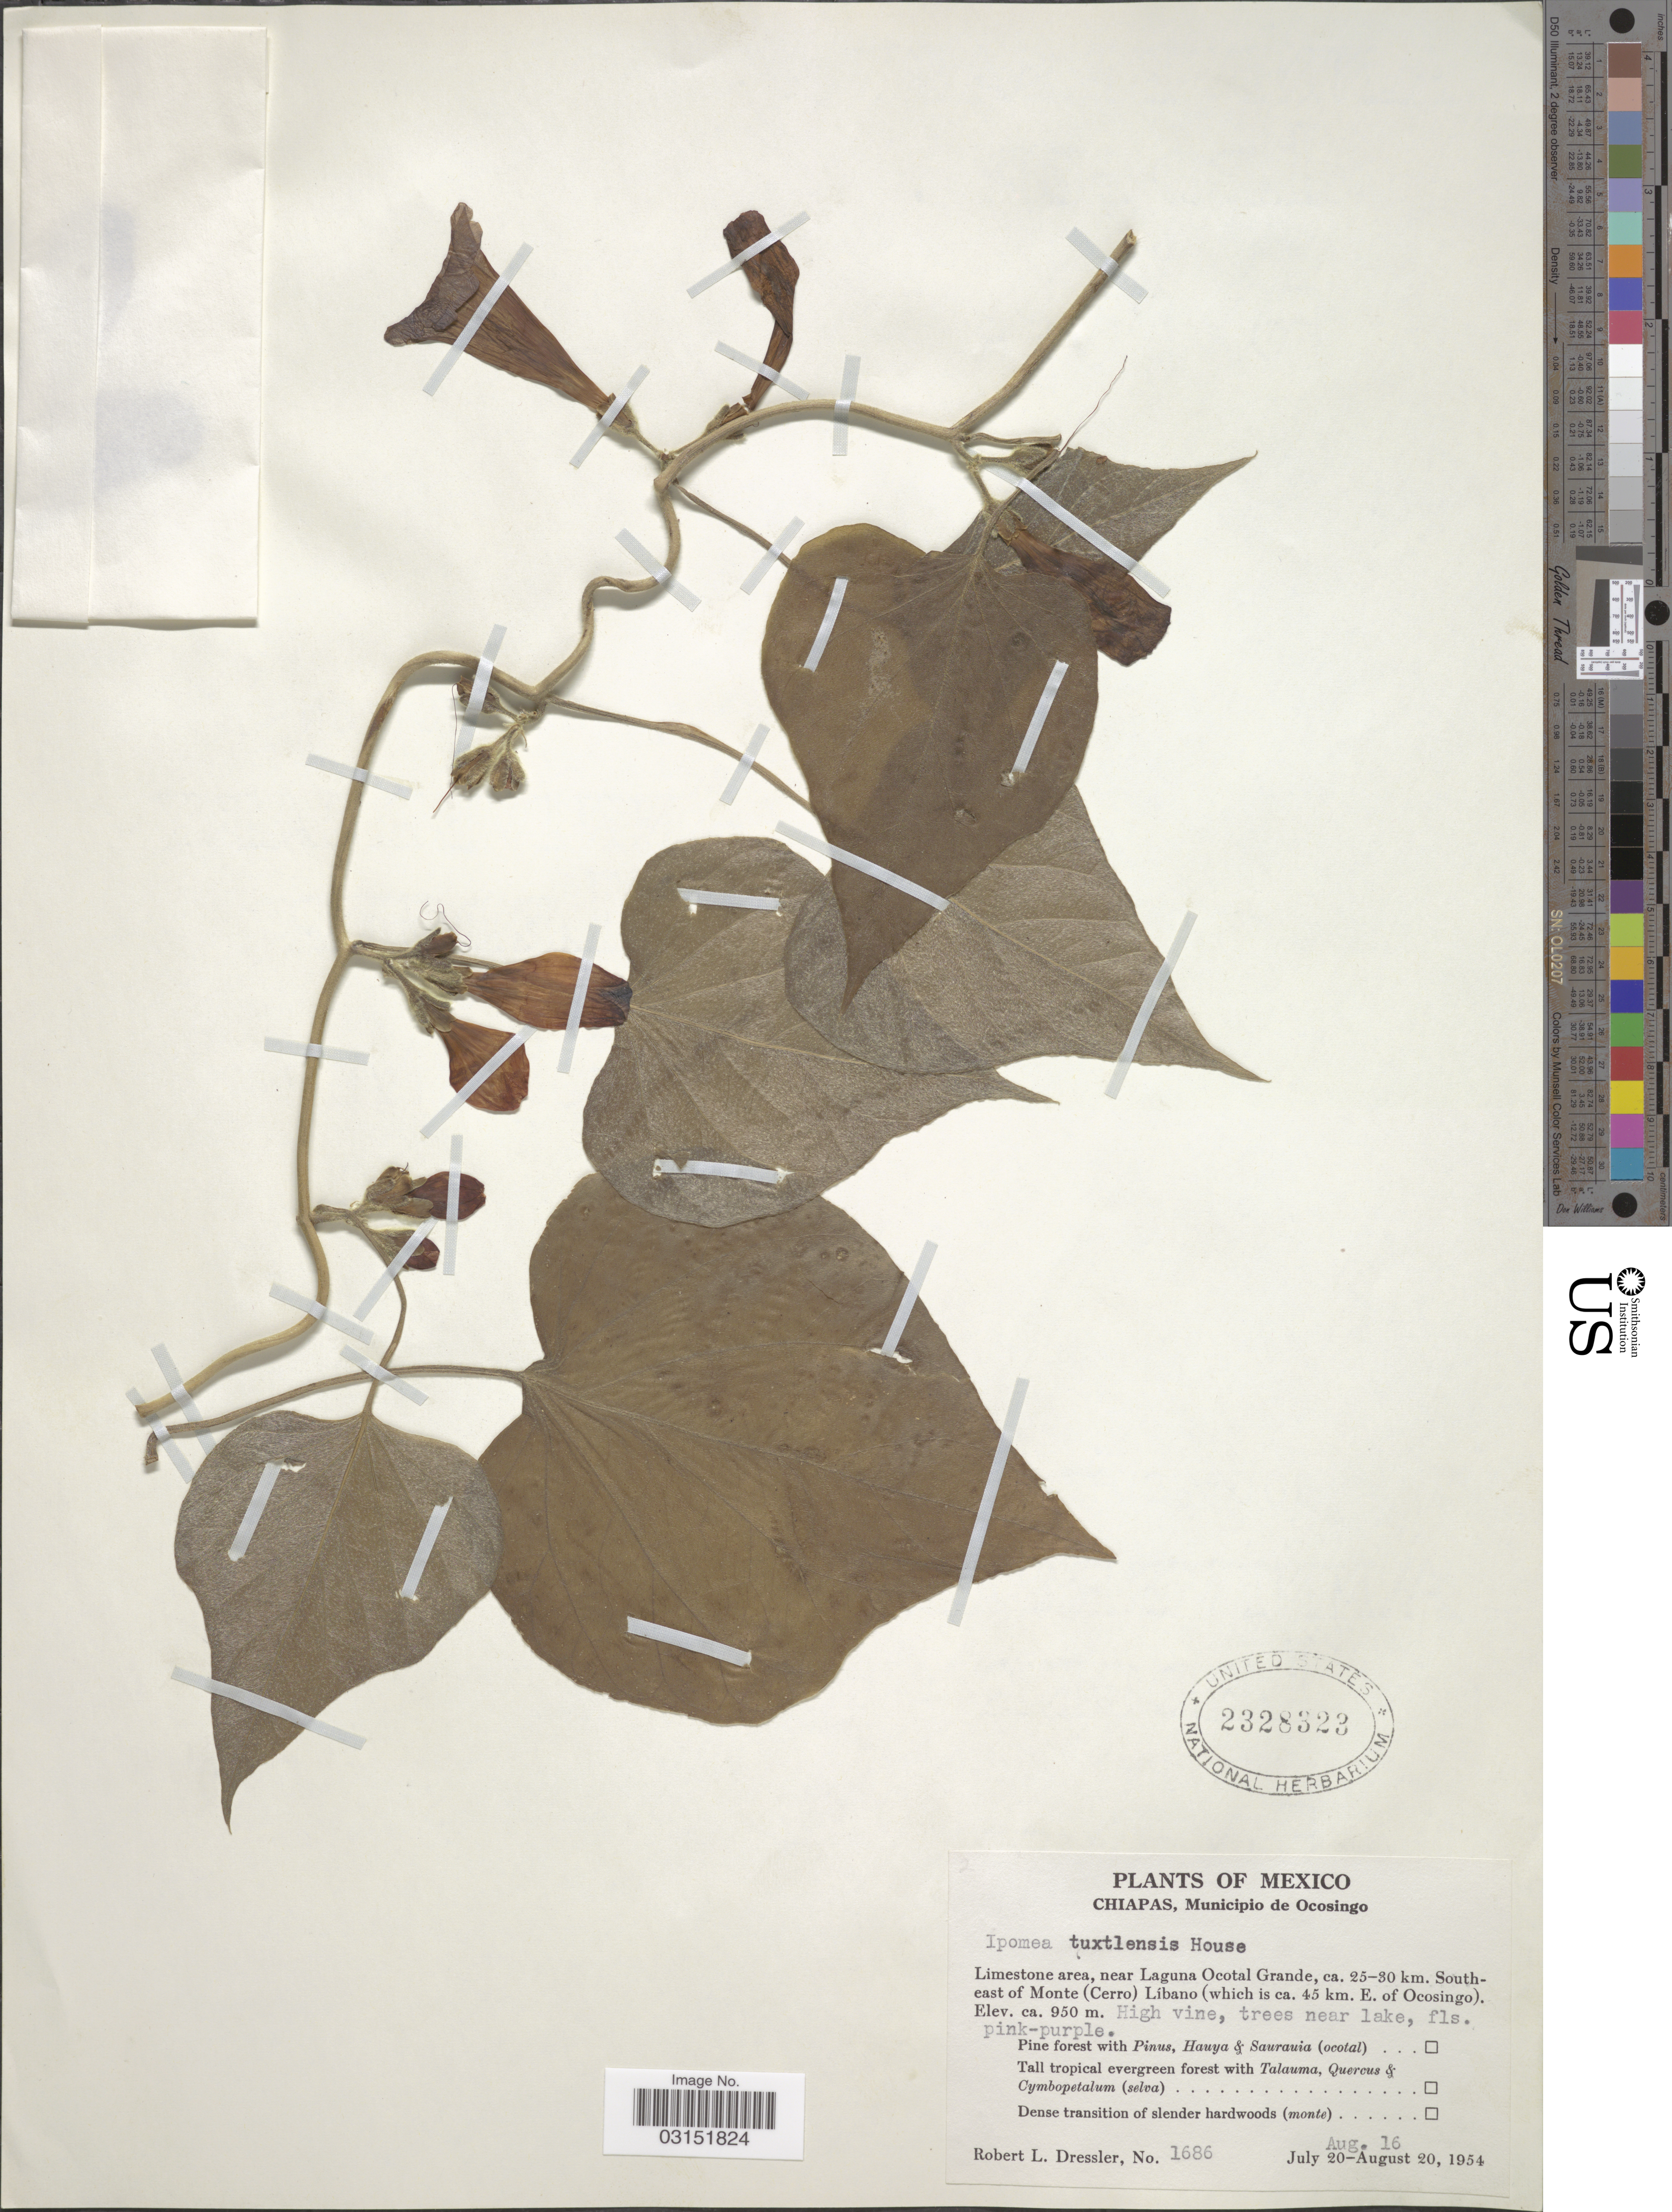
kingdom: Plantae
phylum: Tracheophyta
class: Magnoliopsida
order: Solanales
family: Convolvulaceae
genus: Ipomoea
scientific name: Ipomoea tuxtlensis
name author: House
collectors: R. Dressler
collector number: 1686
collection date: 1954-08-16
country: Mexico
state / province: Chiapas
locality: Municipio de Ocosingo. Limestone area, near Laguna Ocotal Grande, ca. 25-30 km. South-east of Monte (Cerro) Líbano (which is ca. 45 km. E. of Ocosingo).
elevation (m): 950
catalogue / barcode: US 2328323